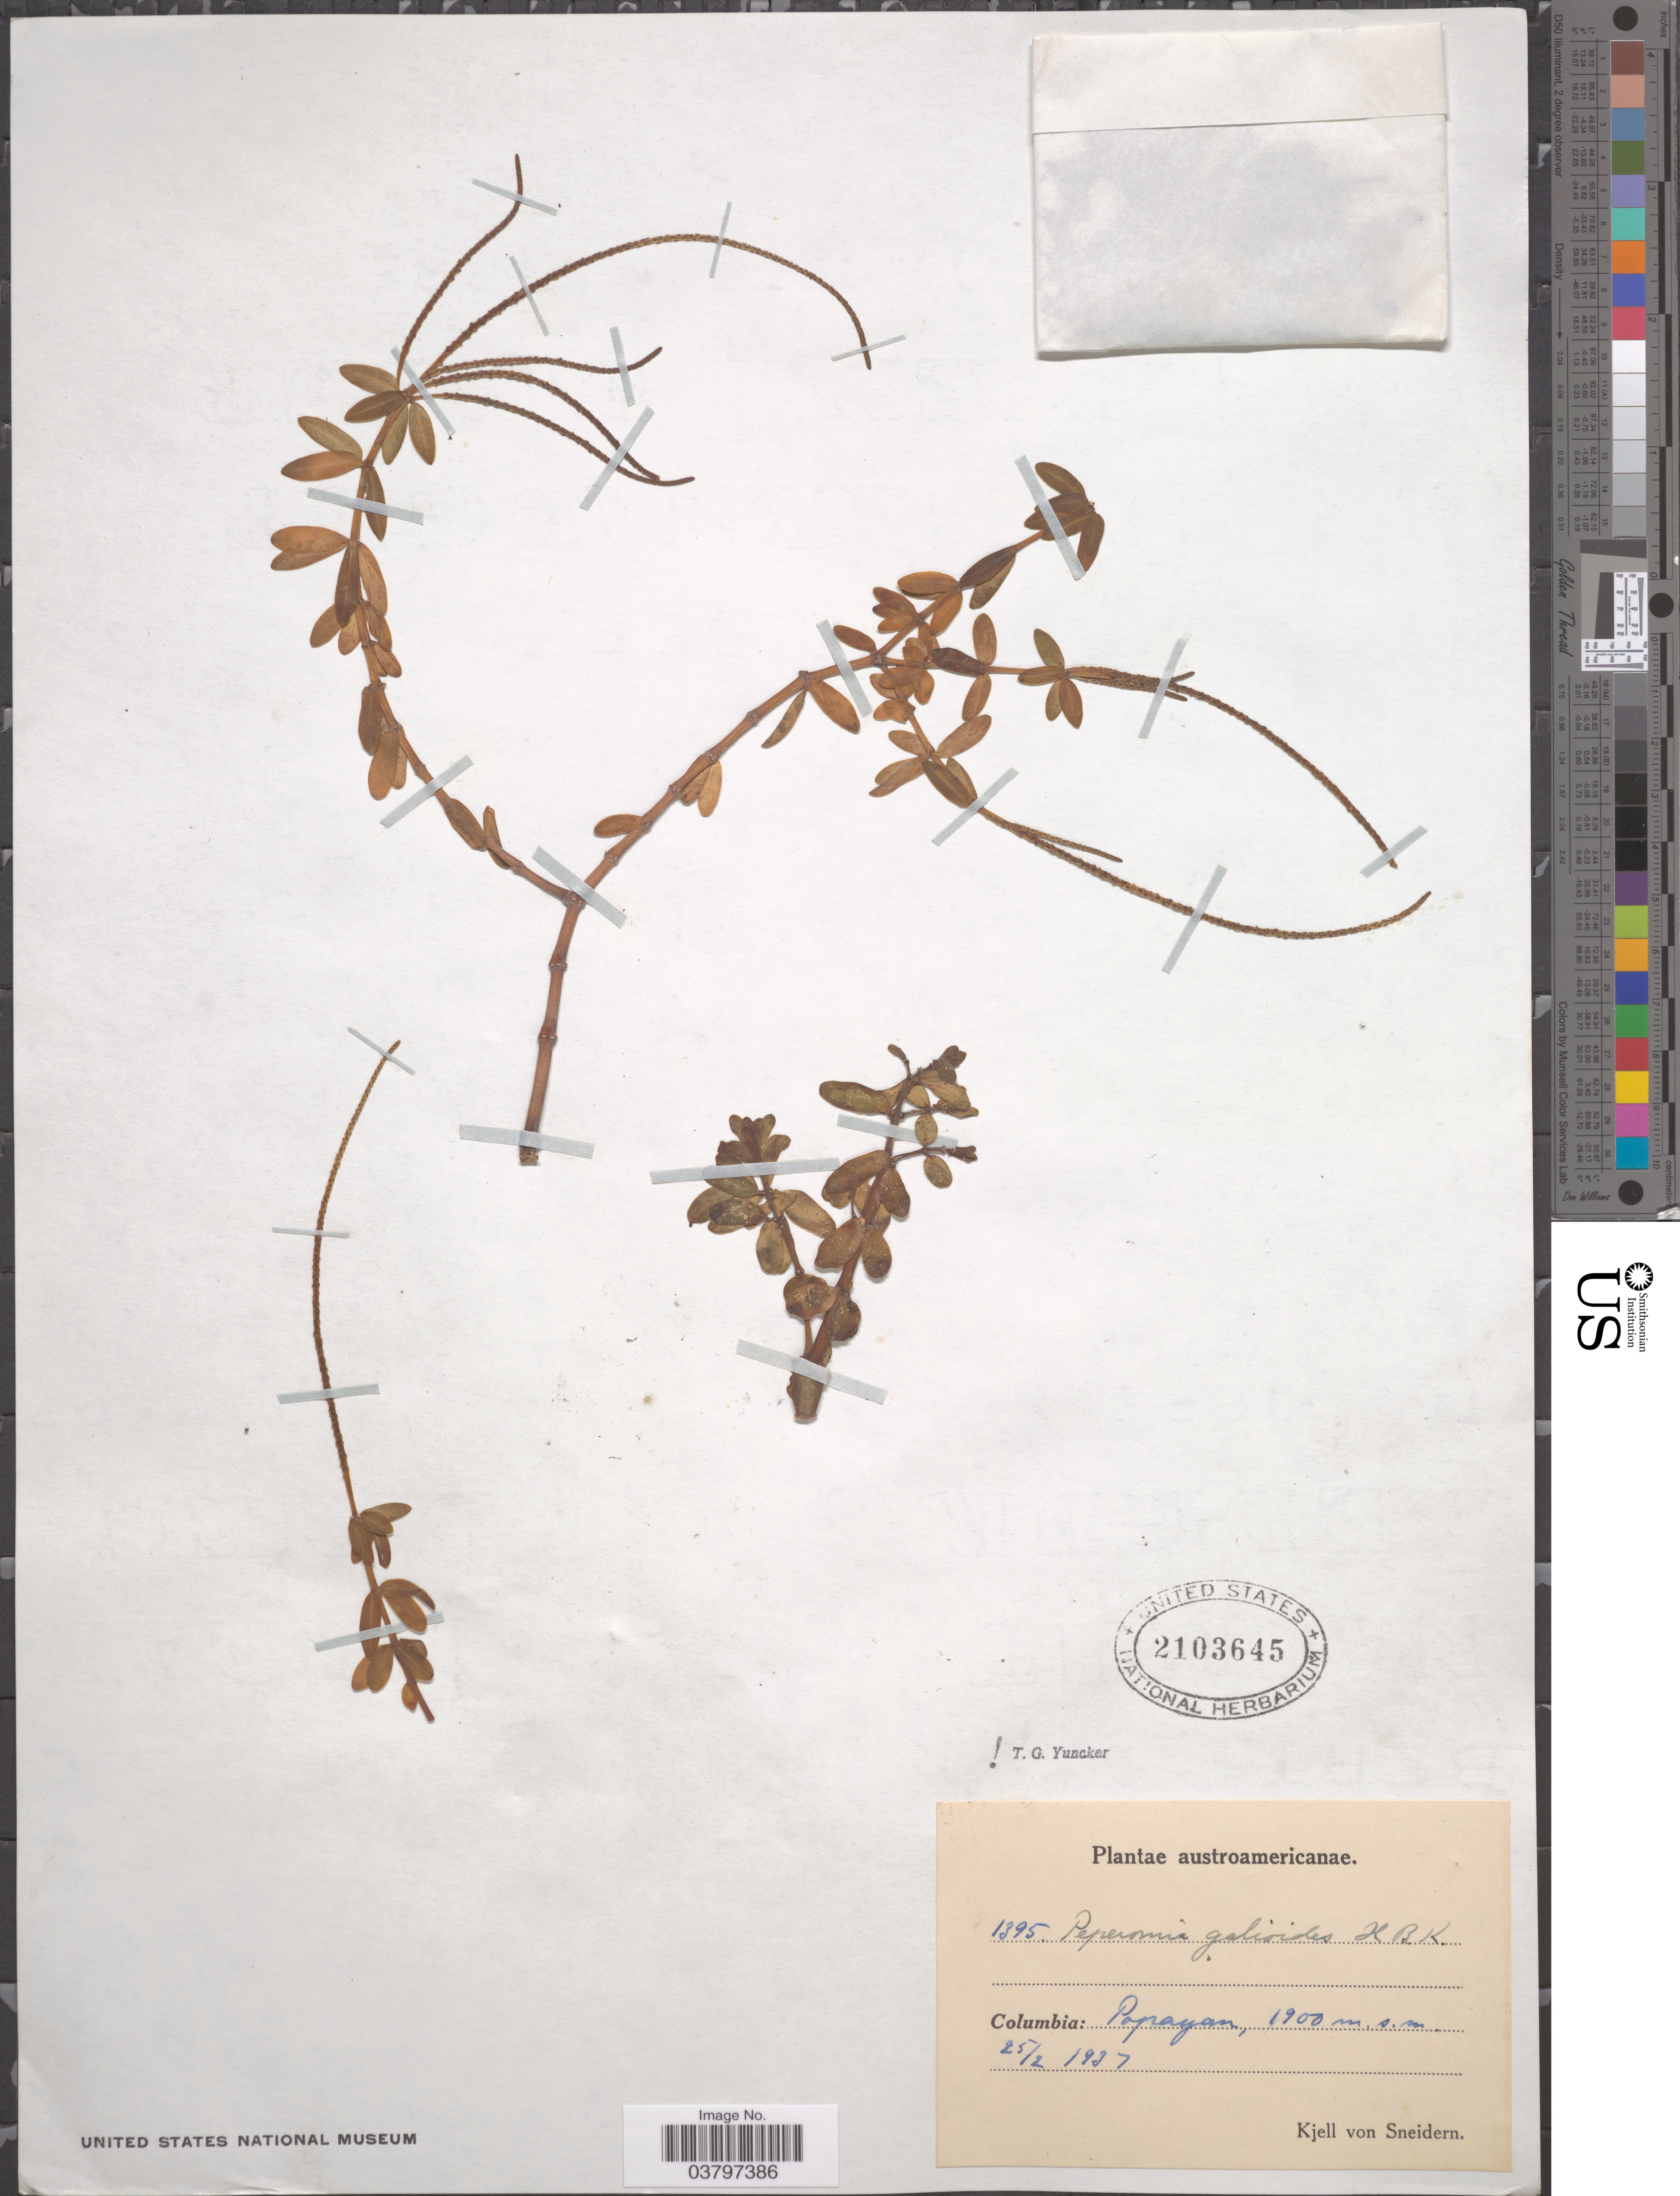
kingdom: Plantae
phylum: Tracheophyta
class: Magnoliopsida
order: Piperales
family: Piperaceae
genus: Peperomia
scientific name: Peperomia galioides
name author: Kunth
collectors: K. von Sneidern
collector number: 1395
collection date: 1937-02-25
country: Colombia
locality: Austroamericanae. Popayan.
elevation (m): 1900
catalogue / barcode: US 2103645